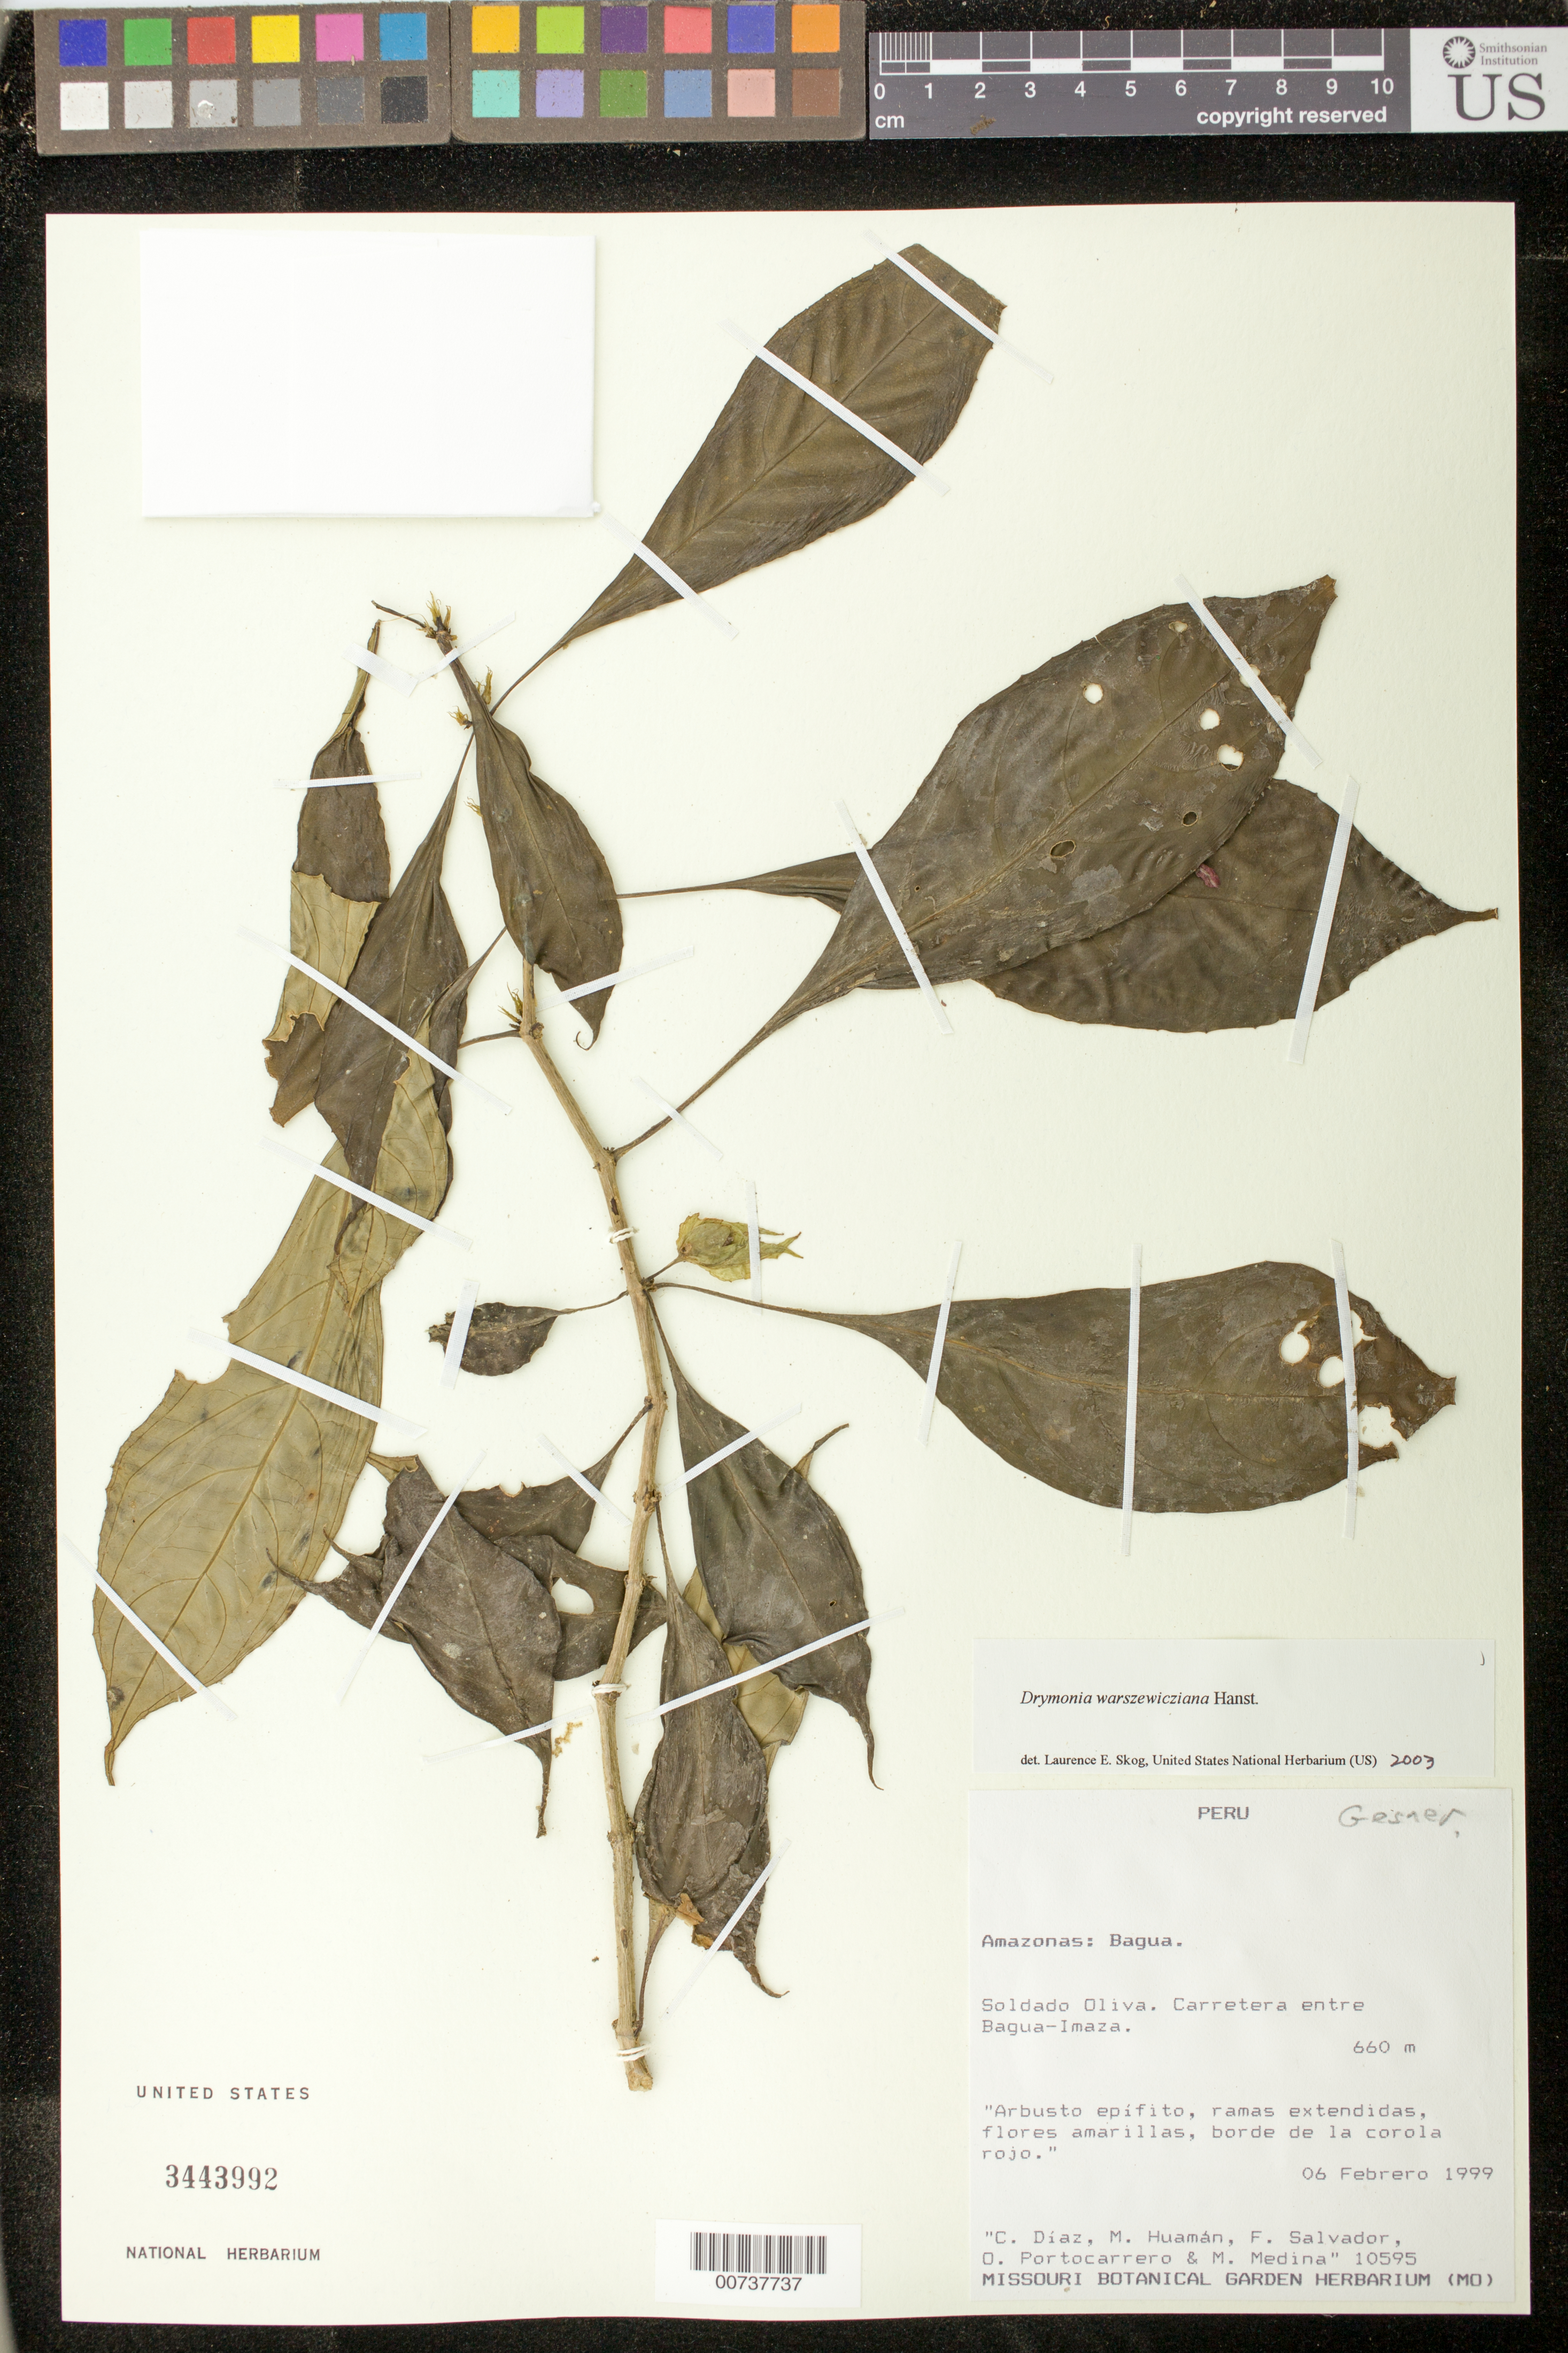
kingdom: Plantae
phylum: Tracheophyta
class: Magnoliopsida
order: Lamiales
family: Gesneriaceae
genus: Drymonia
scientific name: Drymonia warszewicziana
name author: Hanst.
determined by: Skog, Laurence E.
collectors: C. Díaz S., M. Huamán, F. Salvador, O. Portocarrero & M. Medina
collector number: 10595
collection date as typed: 06 Feb 1999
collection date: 1999-02-06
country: Peru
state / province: Amazonas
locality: Prov. Bagua, Soldado Oliva, carretera entre Bagua-Imaza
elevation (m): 660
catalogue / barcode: US 3443992